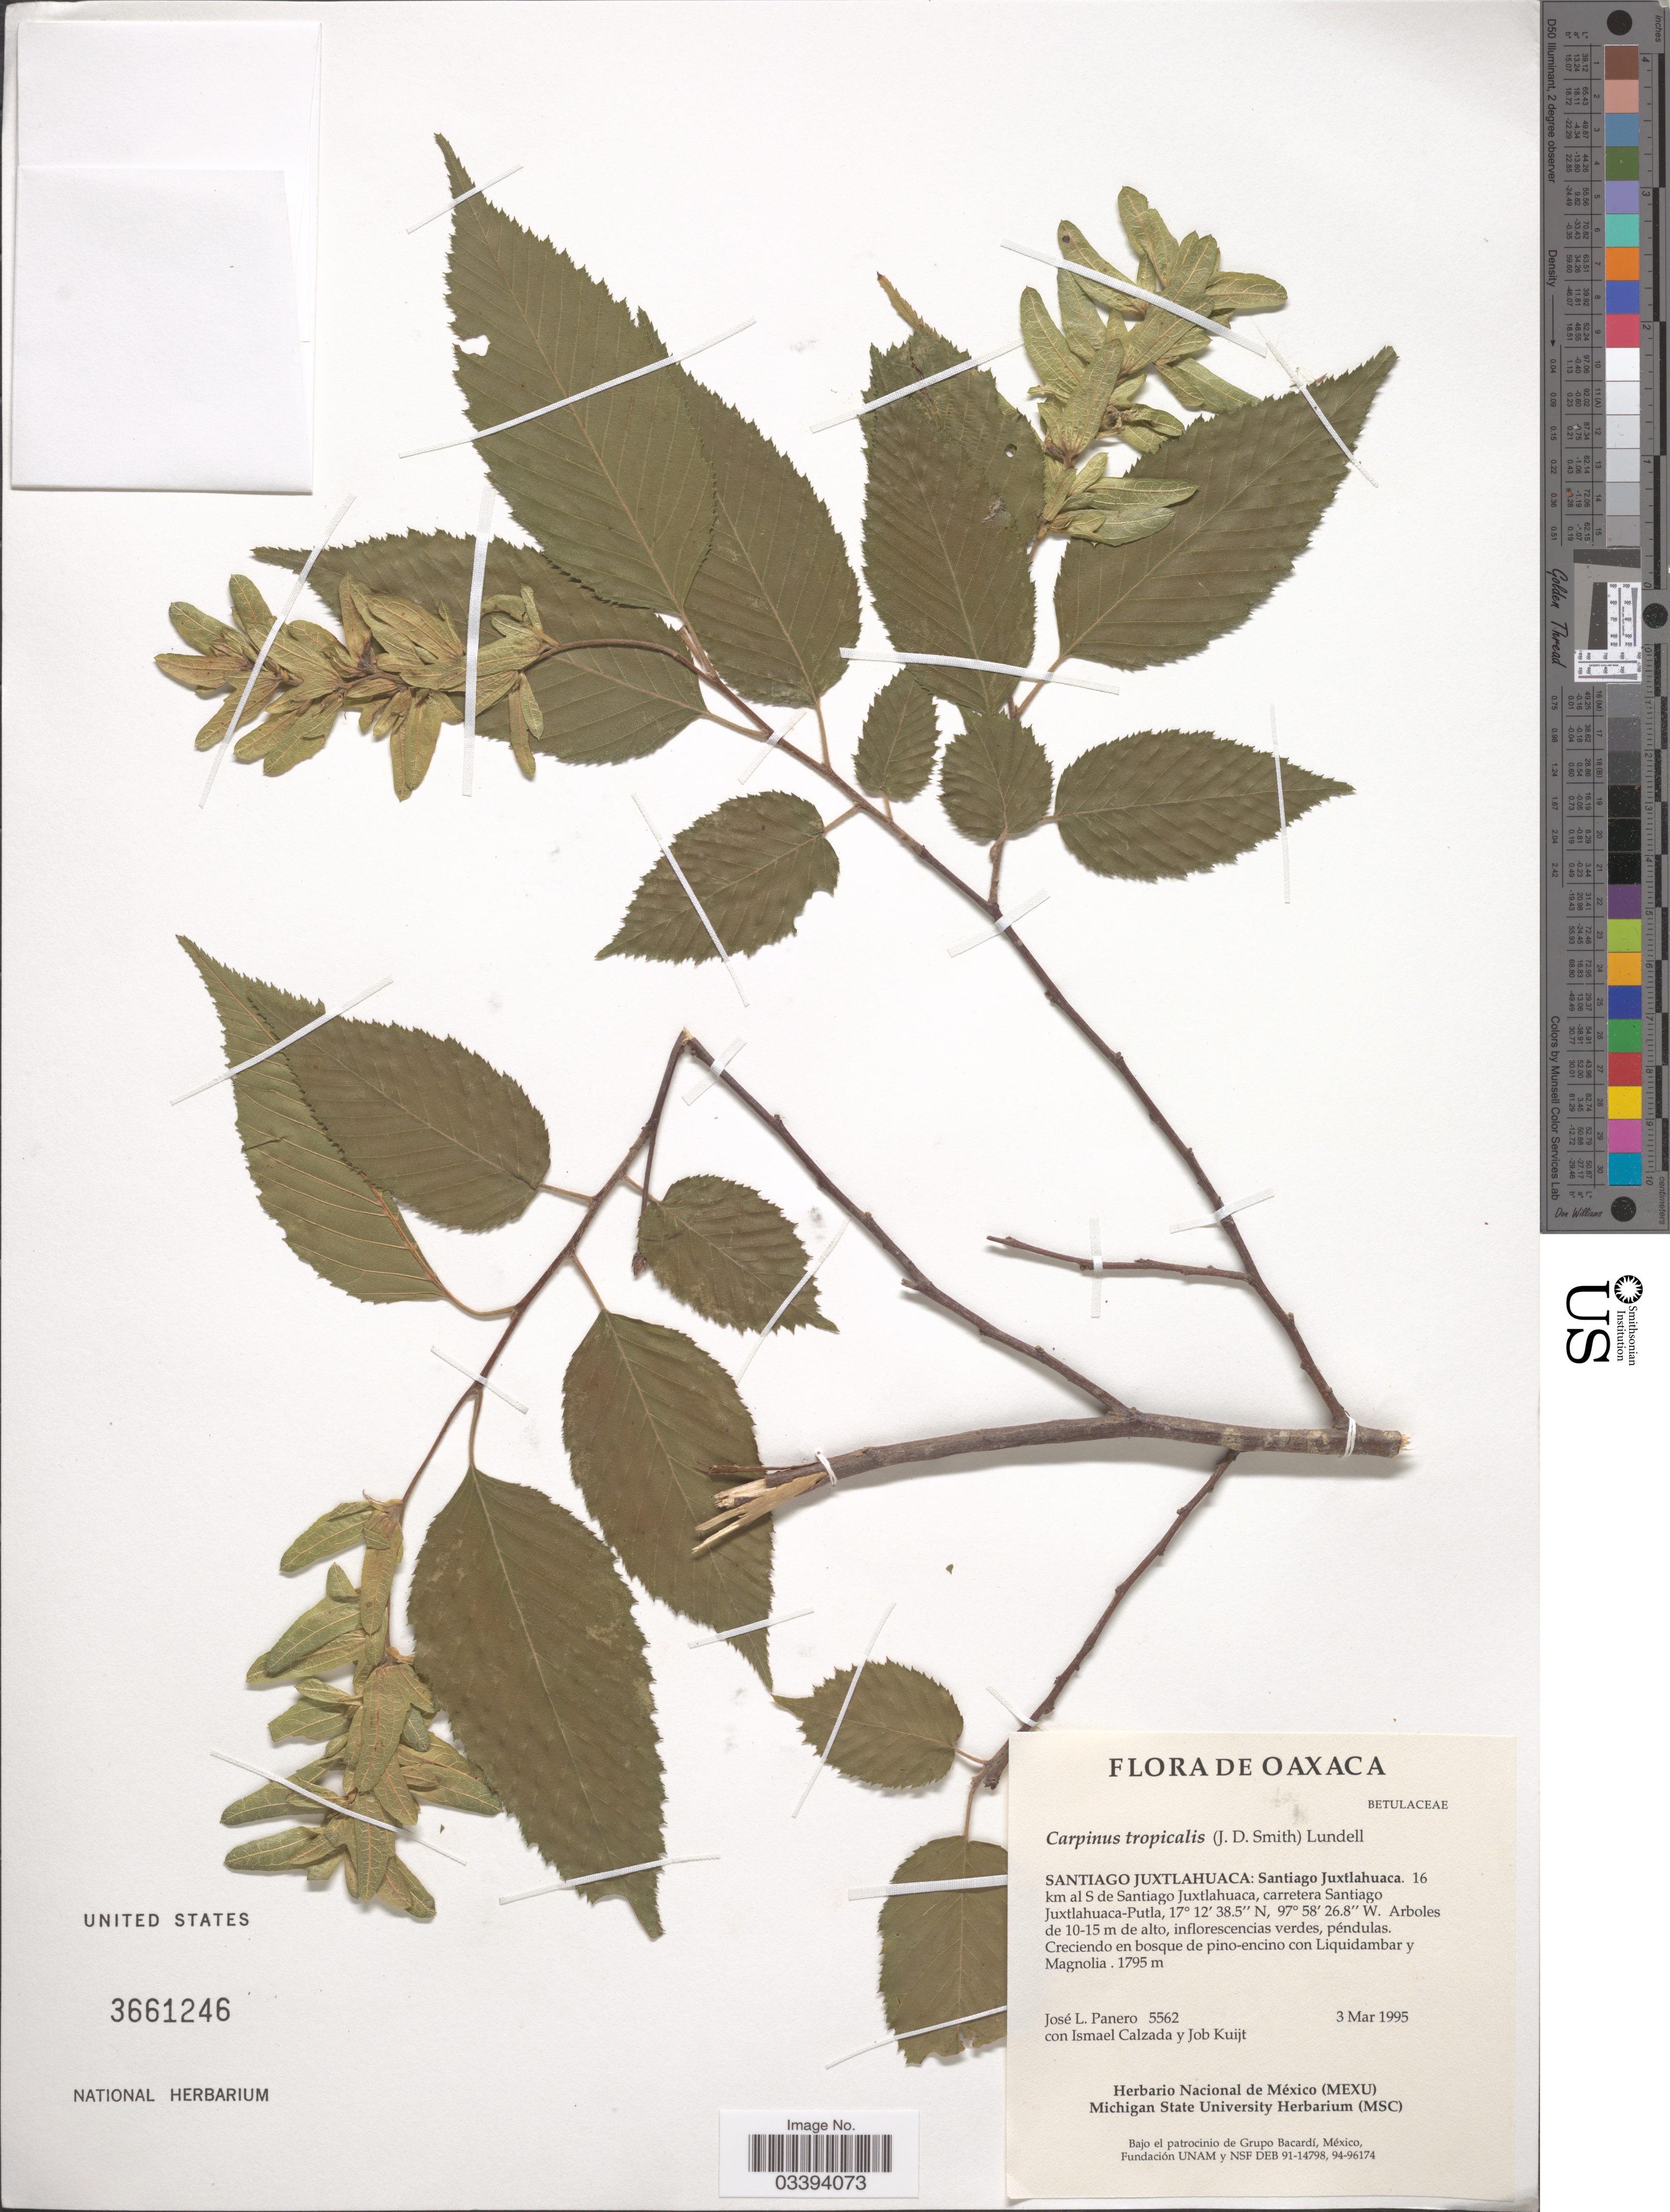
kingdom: Plantae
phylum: Tracheophyta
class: Magnoliopsida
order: Fagales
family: Betulaceae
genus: Carpinus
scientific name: Carpinus tropicalis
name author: (Donn. Sm.) Lundell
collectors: J. L. Panero, J. I. Calzada & J. Kuijt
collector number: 5562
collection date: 1995-03-03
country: Mexico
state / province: Oaxaca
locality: Santiago Juxtlahuaca: Santiago Juxtlahuaca. 16 km al S de Santiago Juxtlahuaca, carretera Santiago Juxtlahuaca-Putla.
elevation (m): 1795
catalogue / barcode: US 3661246